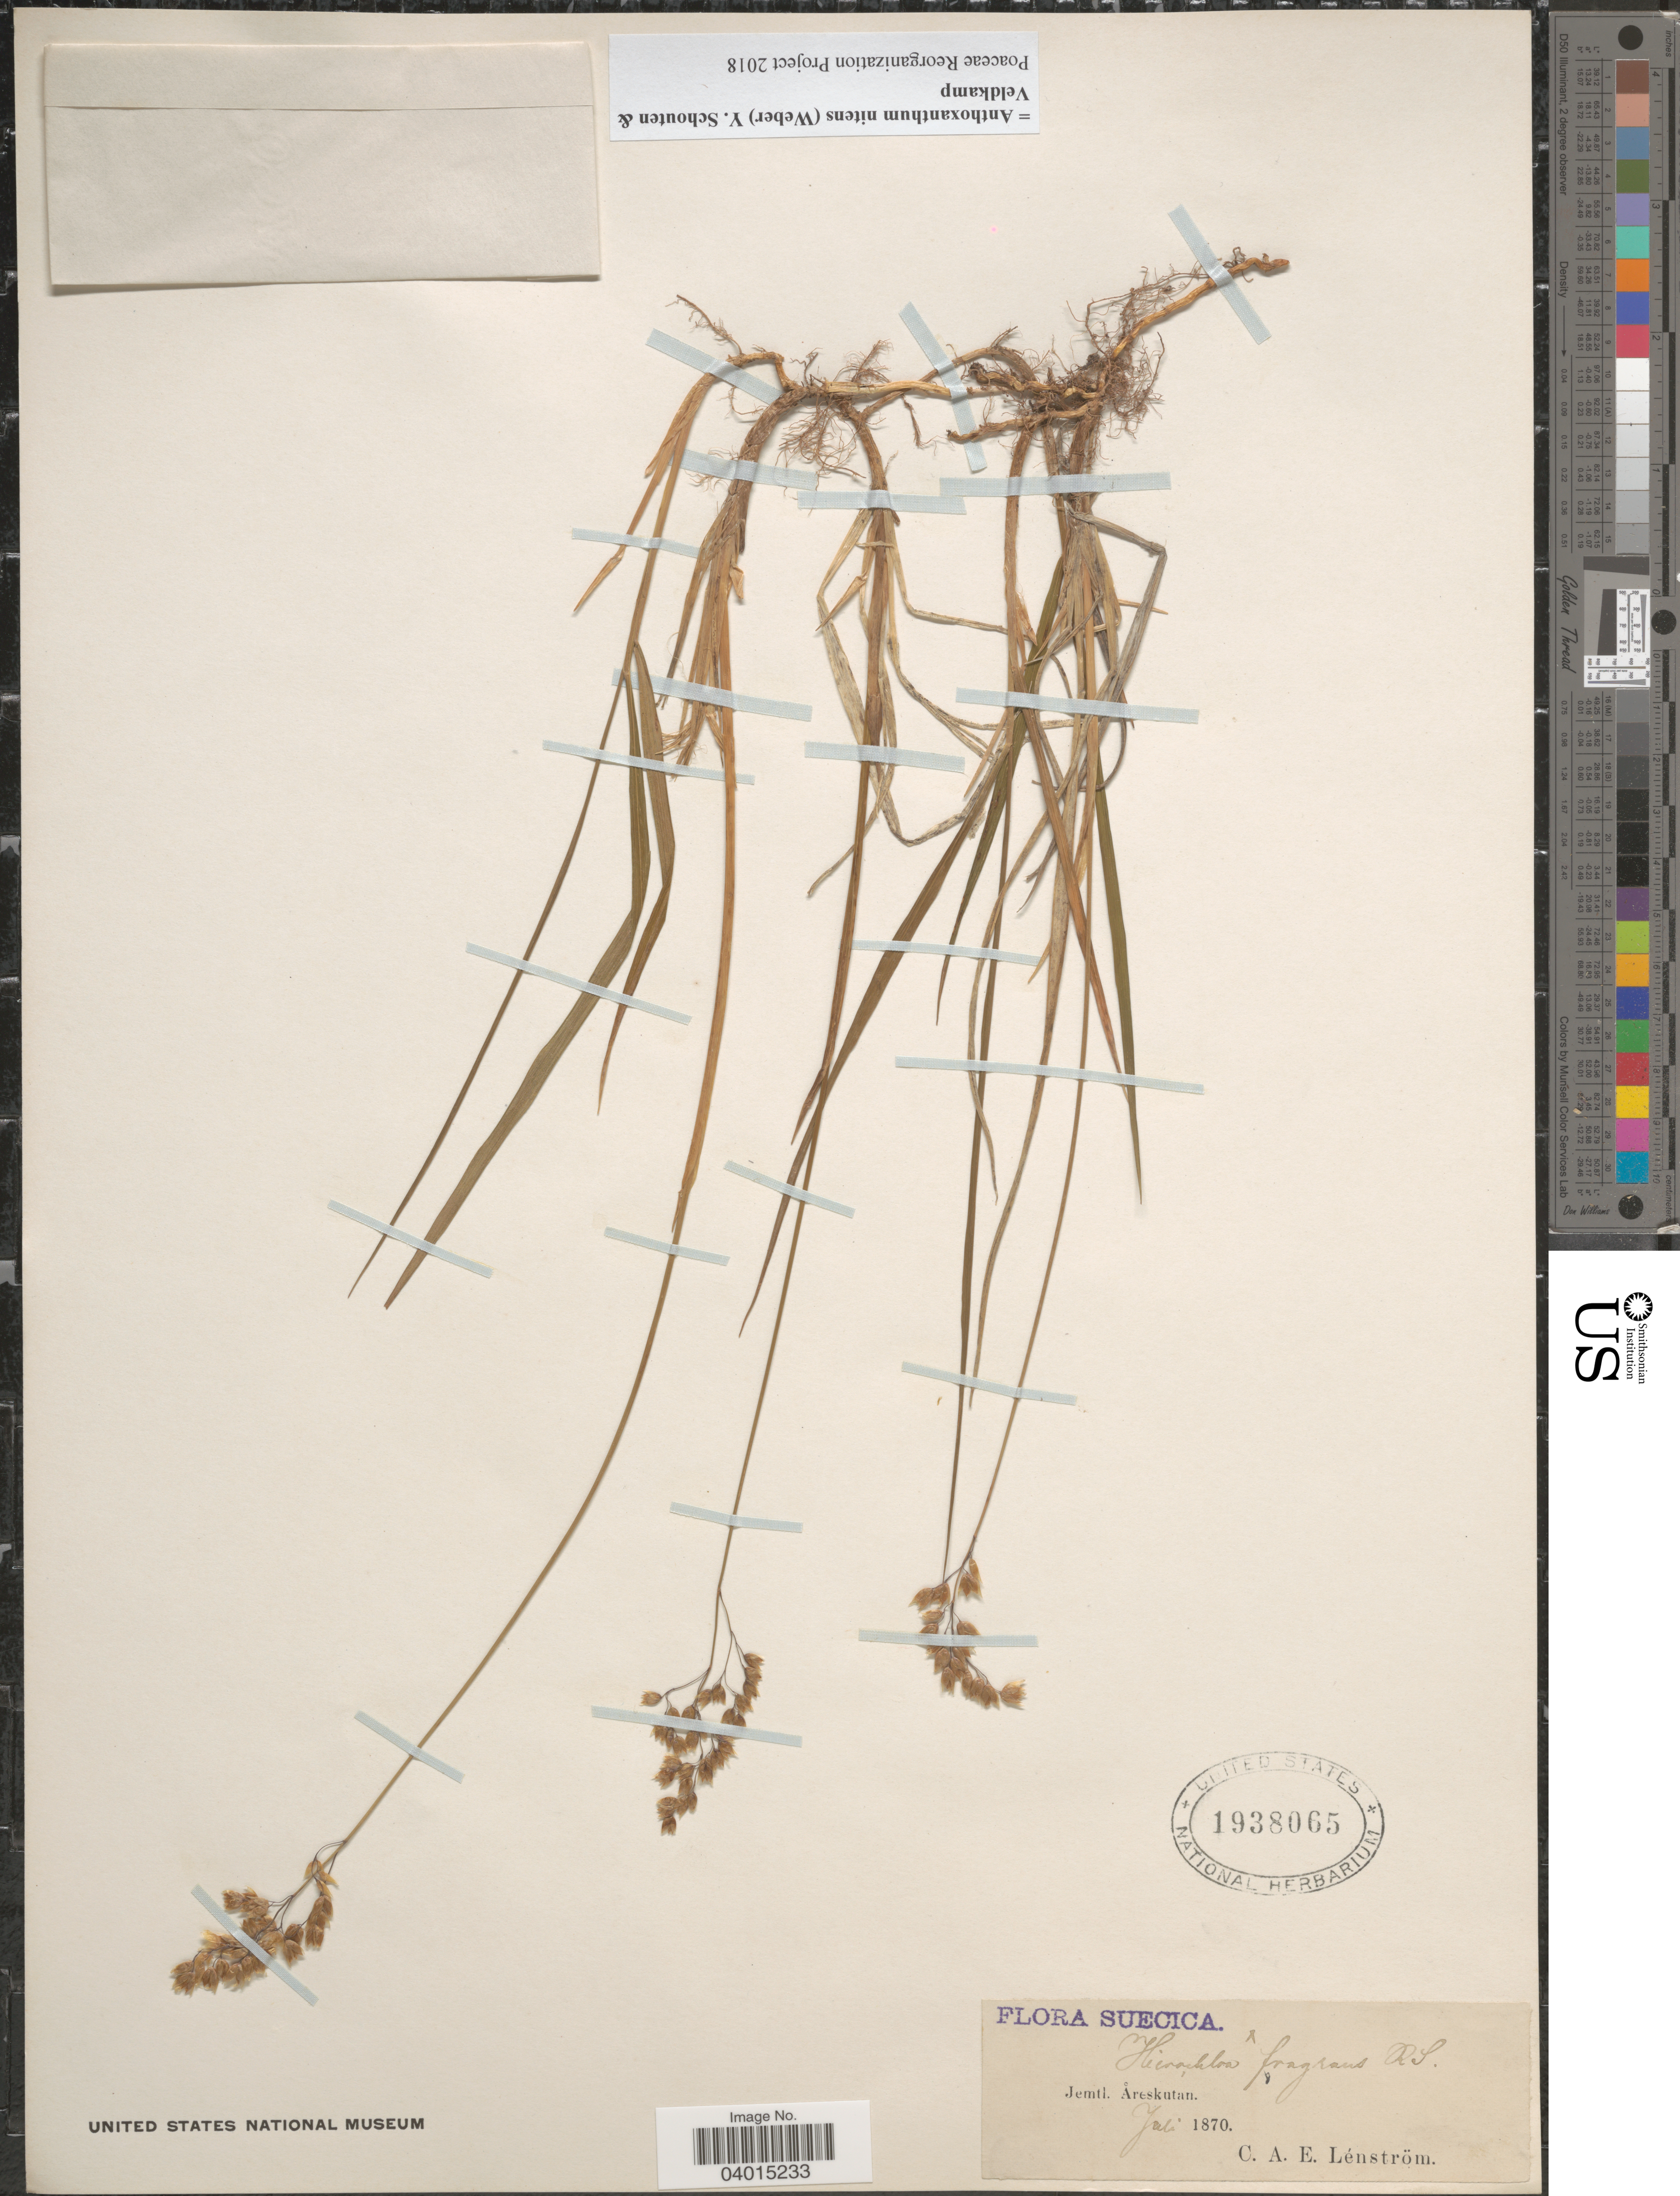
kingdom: Plantae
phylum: Tracheophyta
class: Liliopsida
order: Poales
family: Poaceae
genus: Anthoxanthum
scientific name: Anthoxanthum nitens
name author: (G.H. Weber) R.T.A. Schouten & Veldkamp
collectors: C. A. Lénström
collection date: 1870-07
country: Sweden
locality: Suecica. Jemtl. Åreskutan.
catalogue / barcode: US 1938065